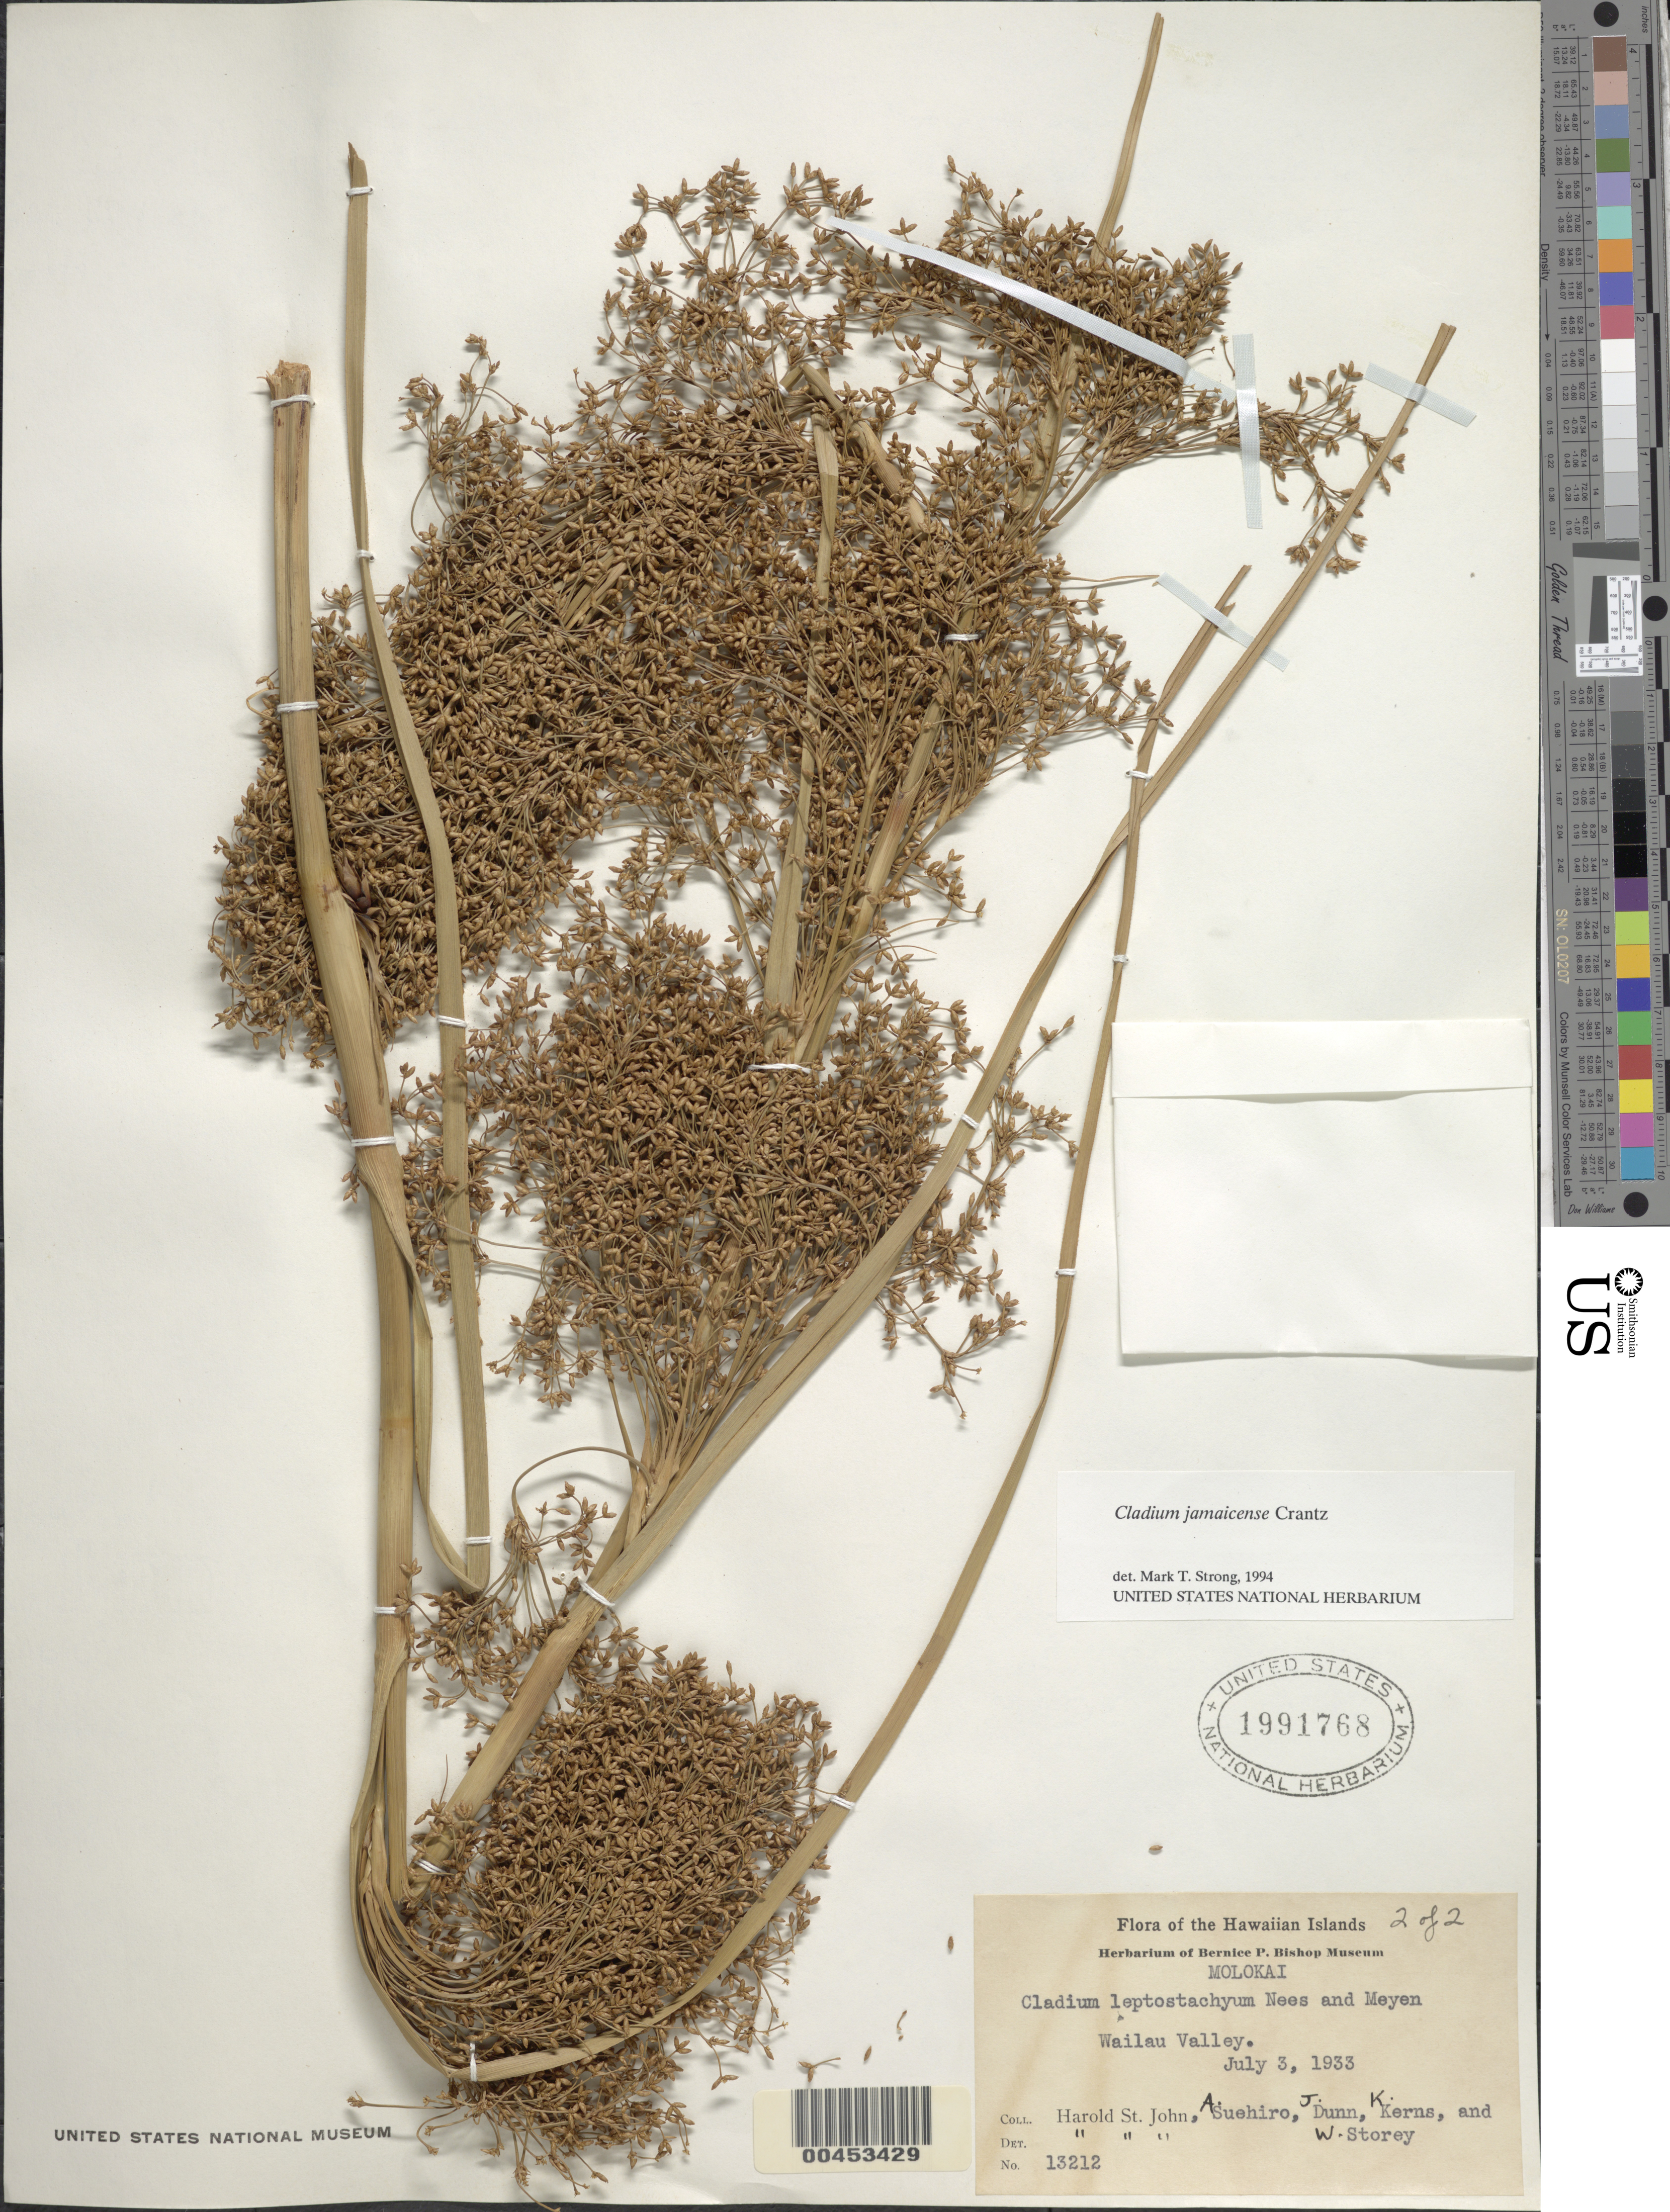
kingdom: Plantae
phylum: Tracheophyta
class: Liliopsida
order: Poales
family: Cyperaceae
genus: Cladium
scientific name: Cladium jamaicense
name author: Crantz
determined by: Strong, M. T., (US), Smithsonian Institution - National Museum of Natural History (UNITED STATES)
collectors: H. St. John, A. Suehiro, J. Dunn, K. Kerns & W. Storey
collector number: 13212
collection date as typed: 3 Jul 1933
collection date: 1933-07-03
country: United States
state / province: Hawaii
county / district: Maui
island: Moloka'i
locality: Wailau Valley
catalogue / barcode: US 1991768